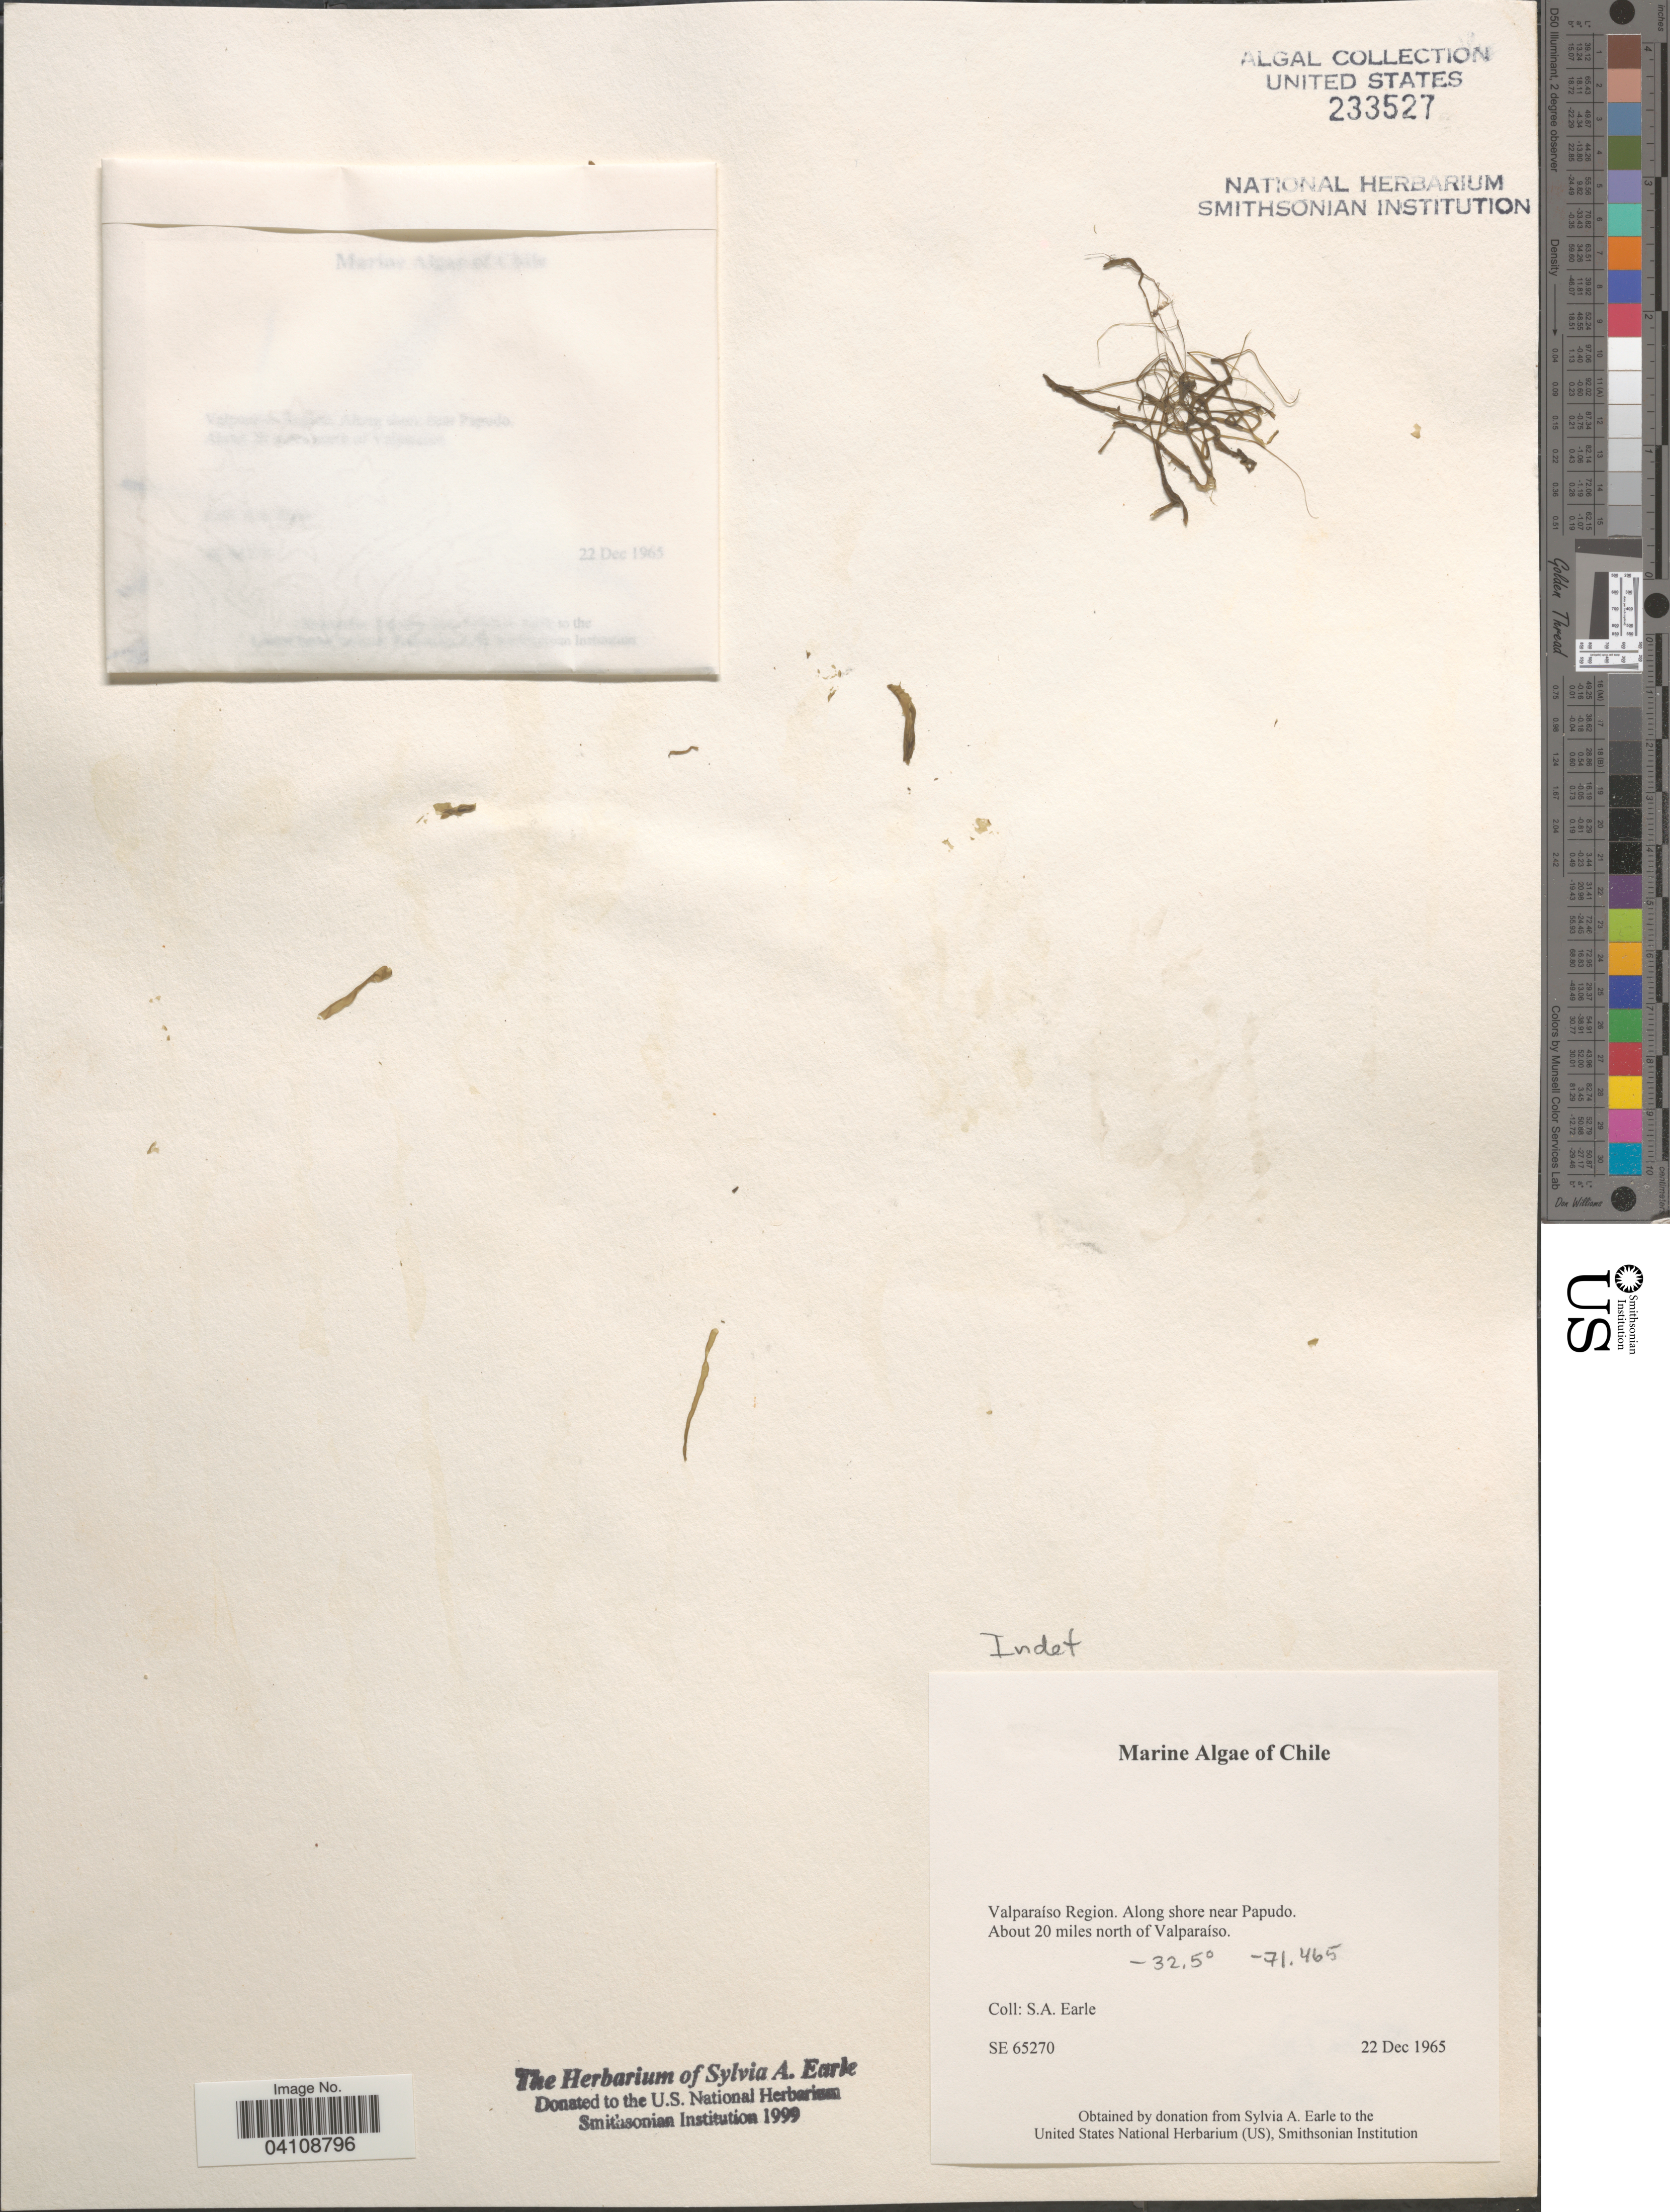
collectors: S. A. Earle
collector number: SE65270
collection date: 1965-12-22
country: Chile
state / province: Valparaíso (V)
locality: Valparaíso Region. Along shore near Papudo. About 20 miles north of Valparaiso.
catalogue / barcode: US 233527